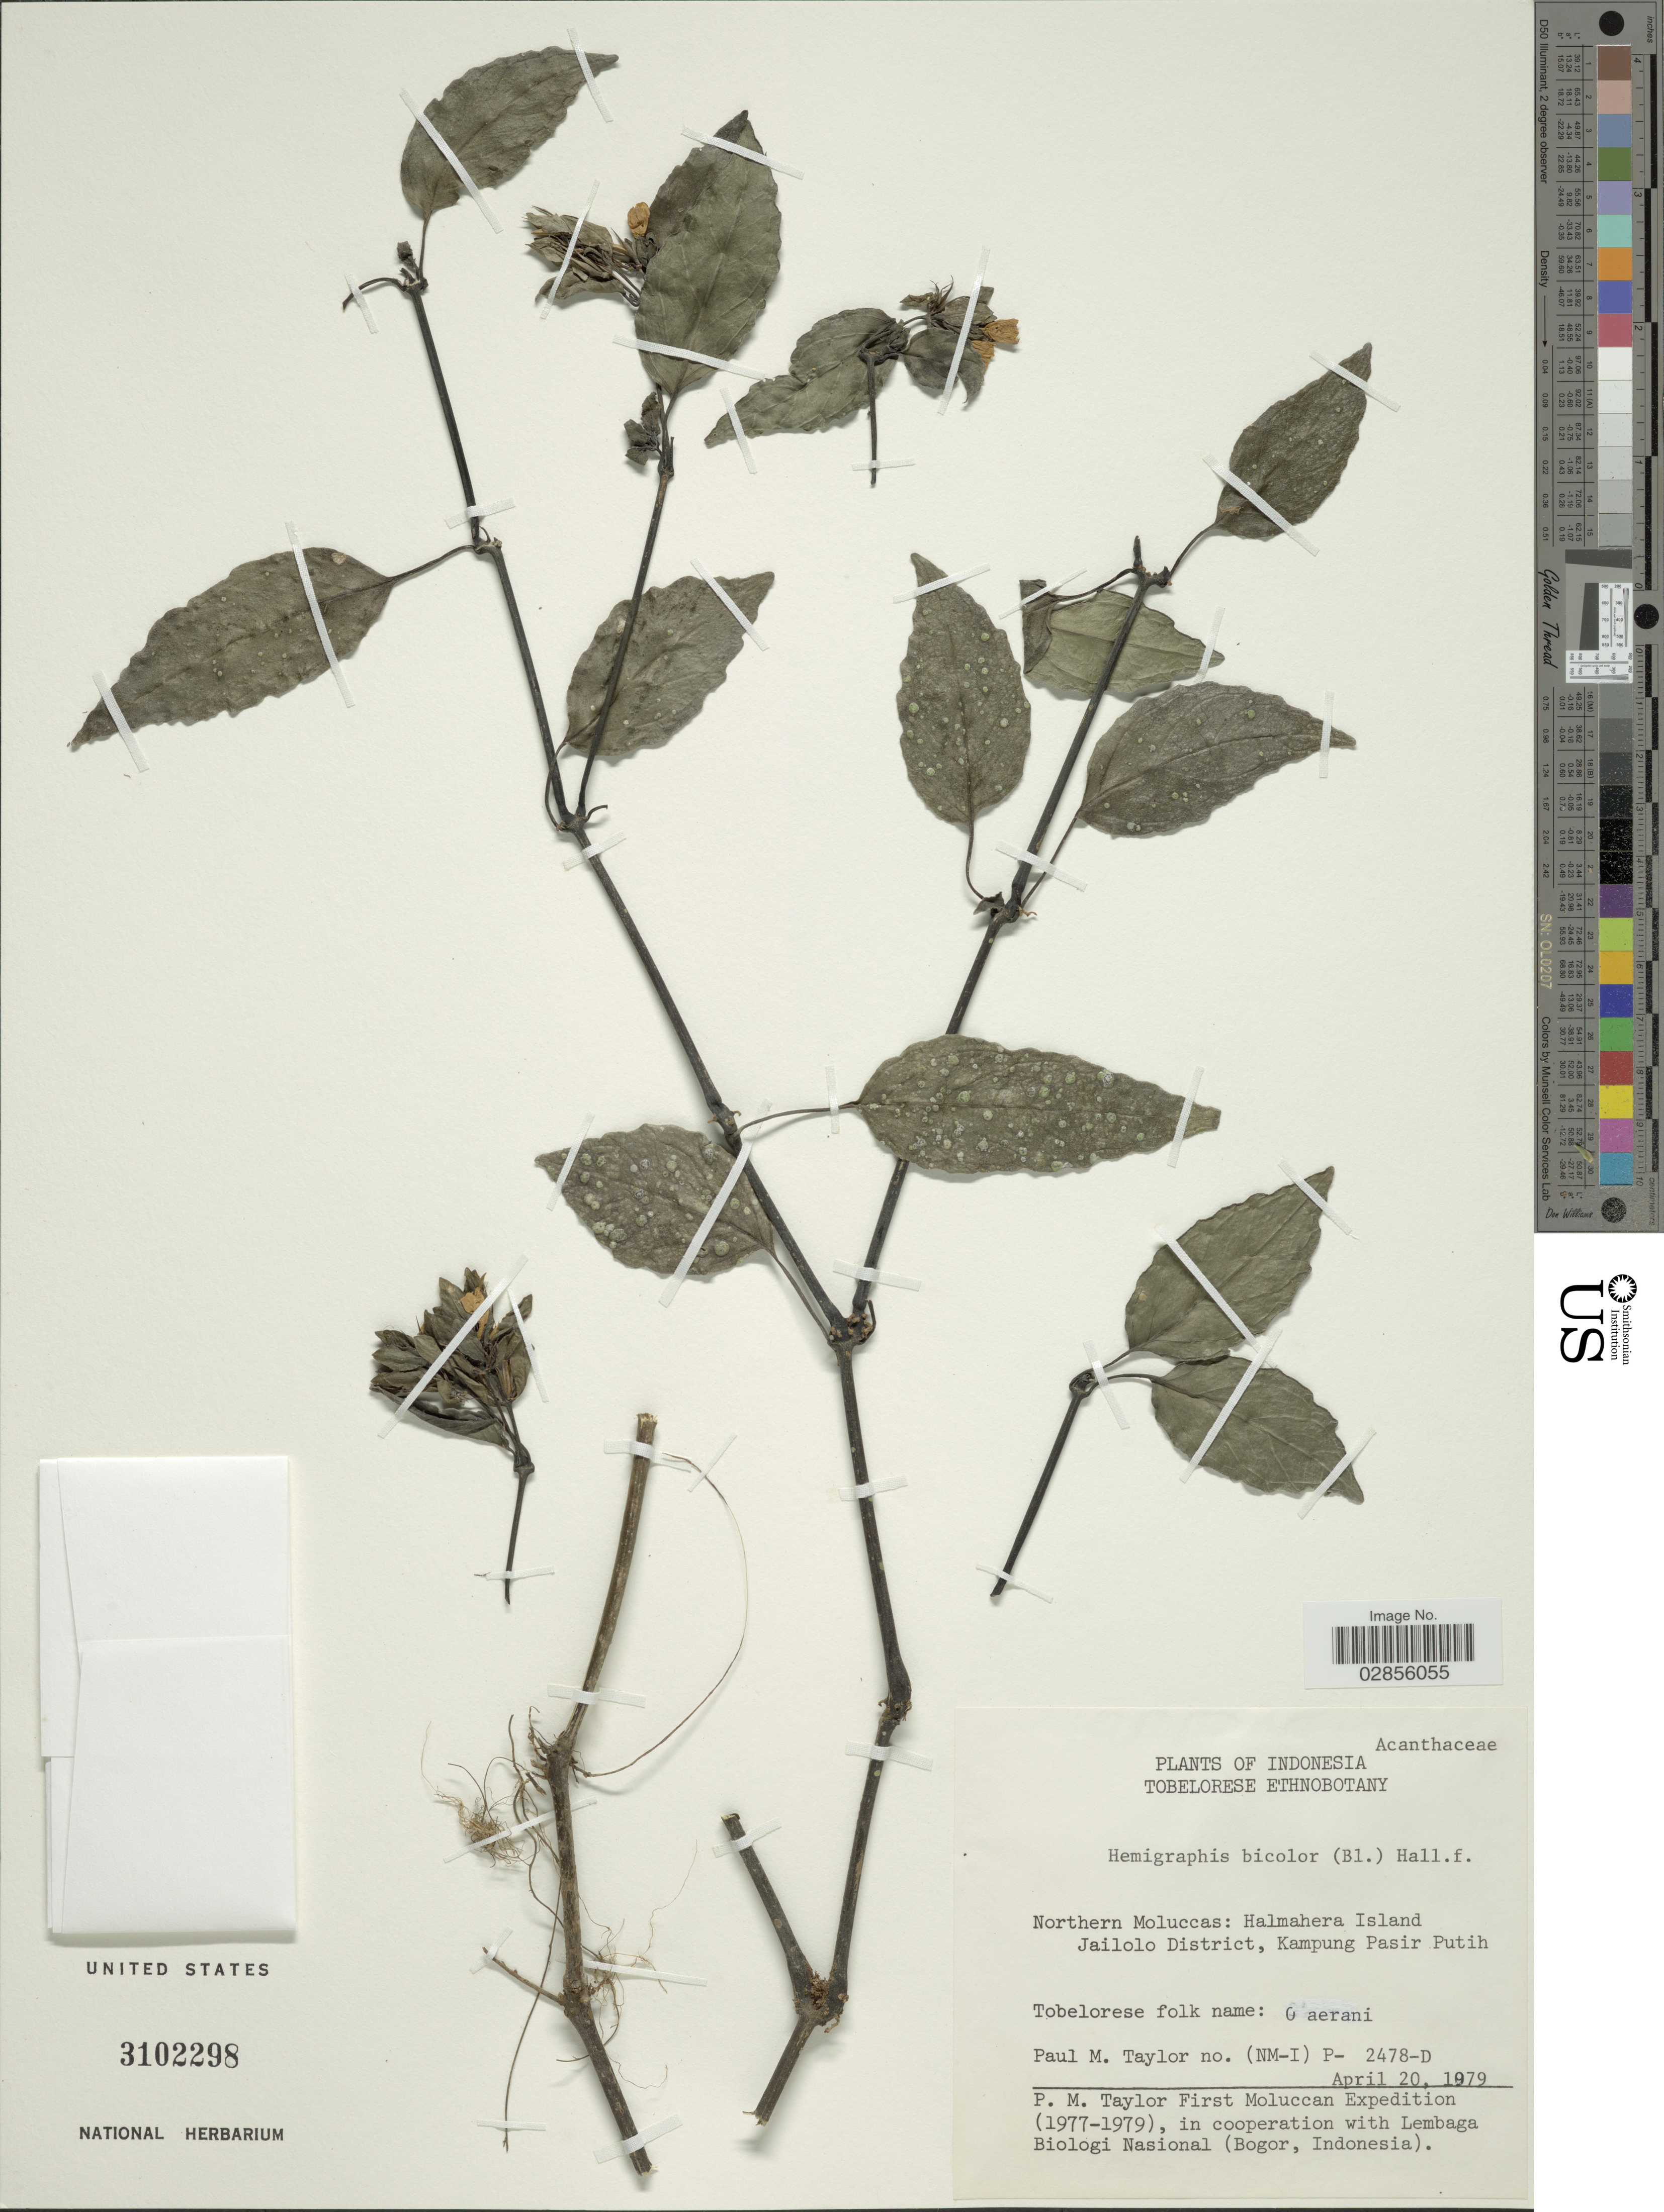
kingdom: Plantae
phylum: Tracheophyta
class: Magnoliopsida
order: Lamiales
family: Acanthaceae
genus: Hemigraphis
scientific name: Hemigraphis bicolor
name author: Boerl.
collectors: P. M. Taylor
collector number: (NM-I) P-2478-D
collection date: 1979-04-20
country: Indonesia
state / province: Maluku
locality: Northern Moluccas: Halmahera Island, Jailolo District, Kampung Pasir Putih.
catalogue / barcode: US 3102298